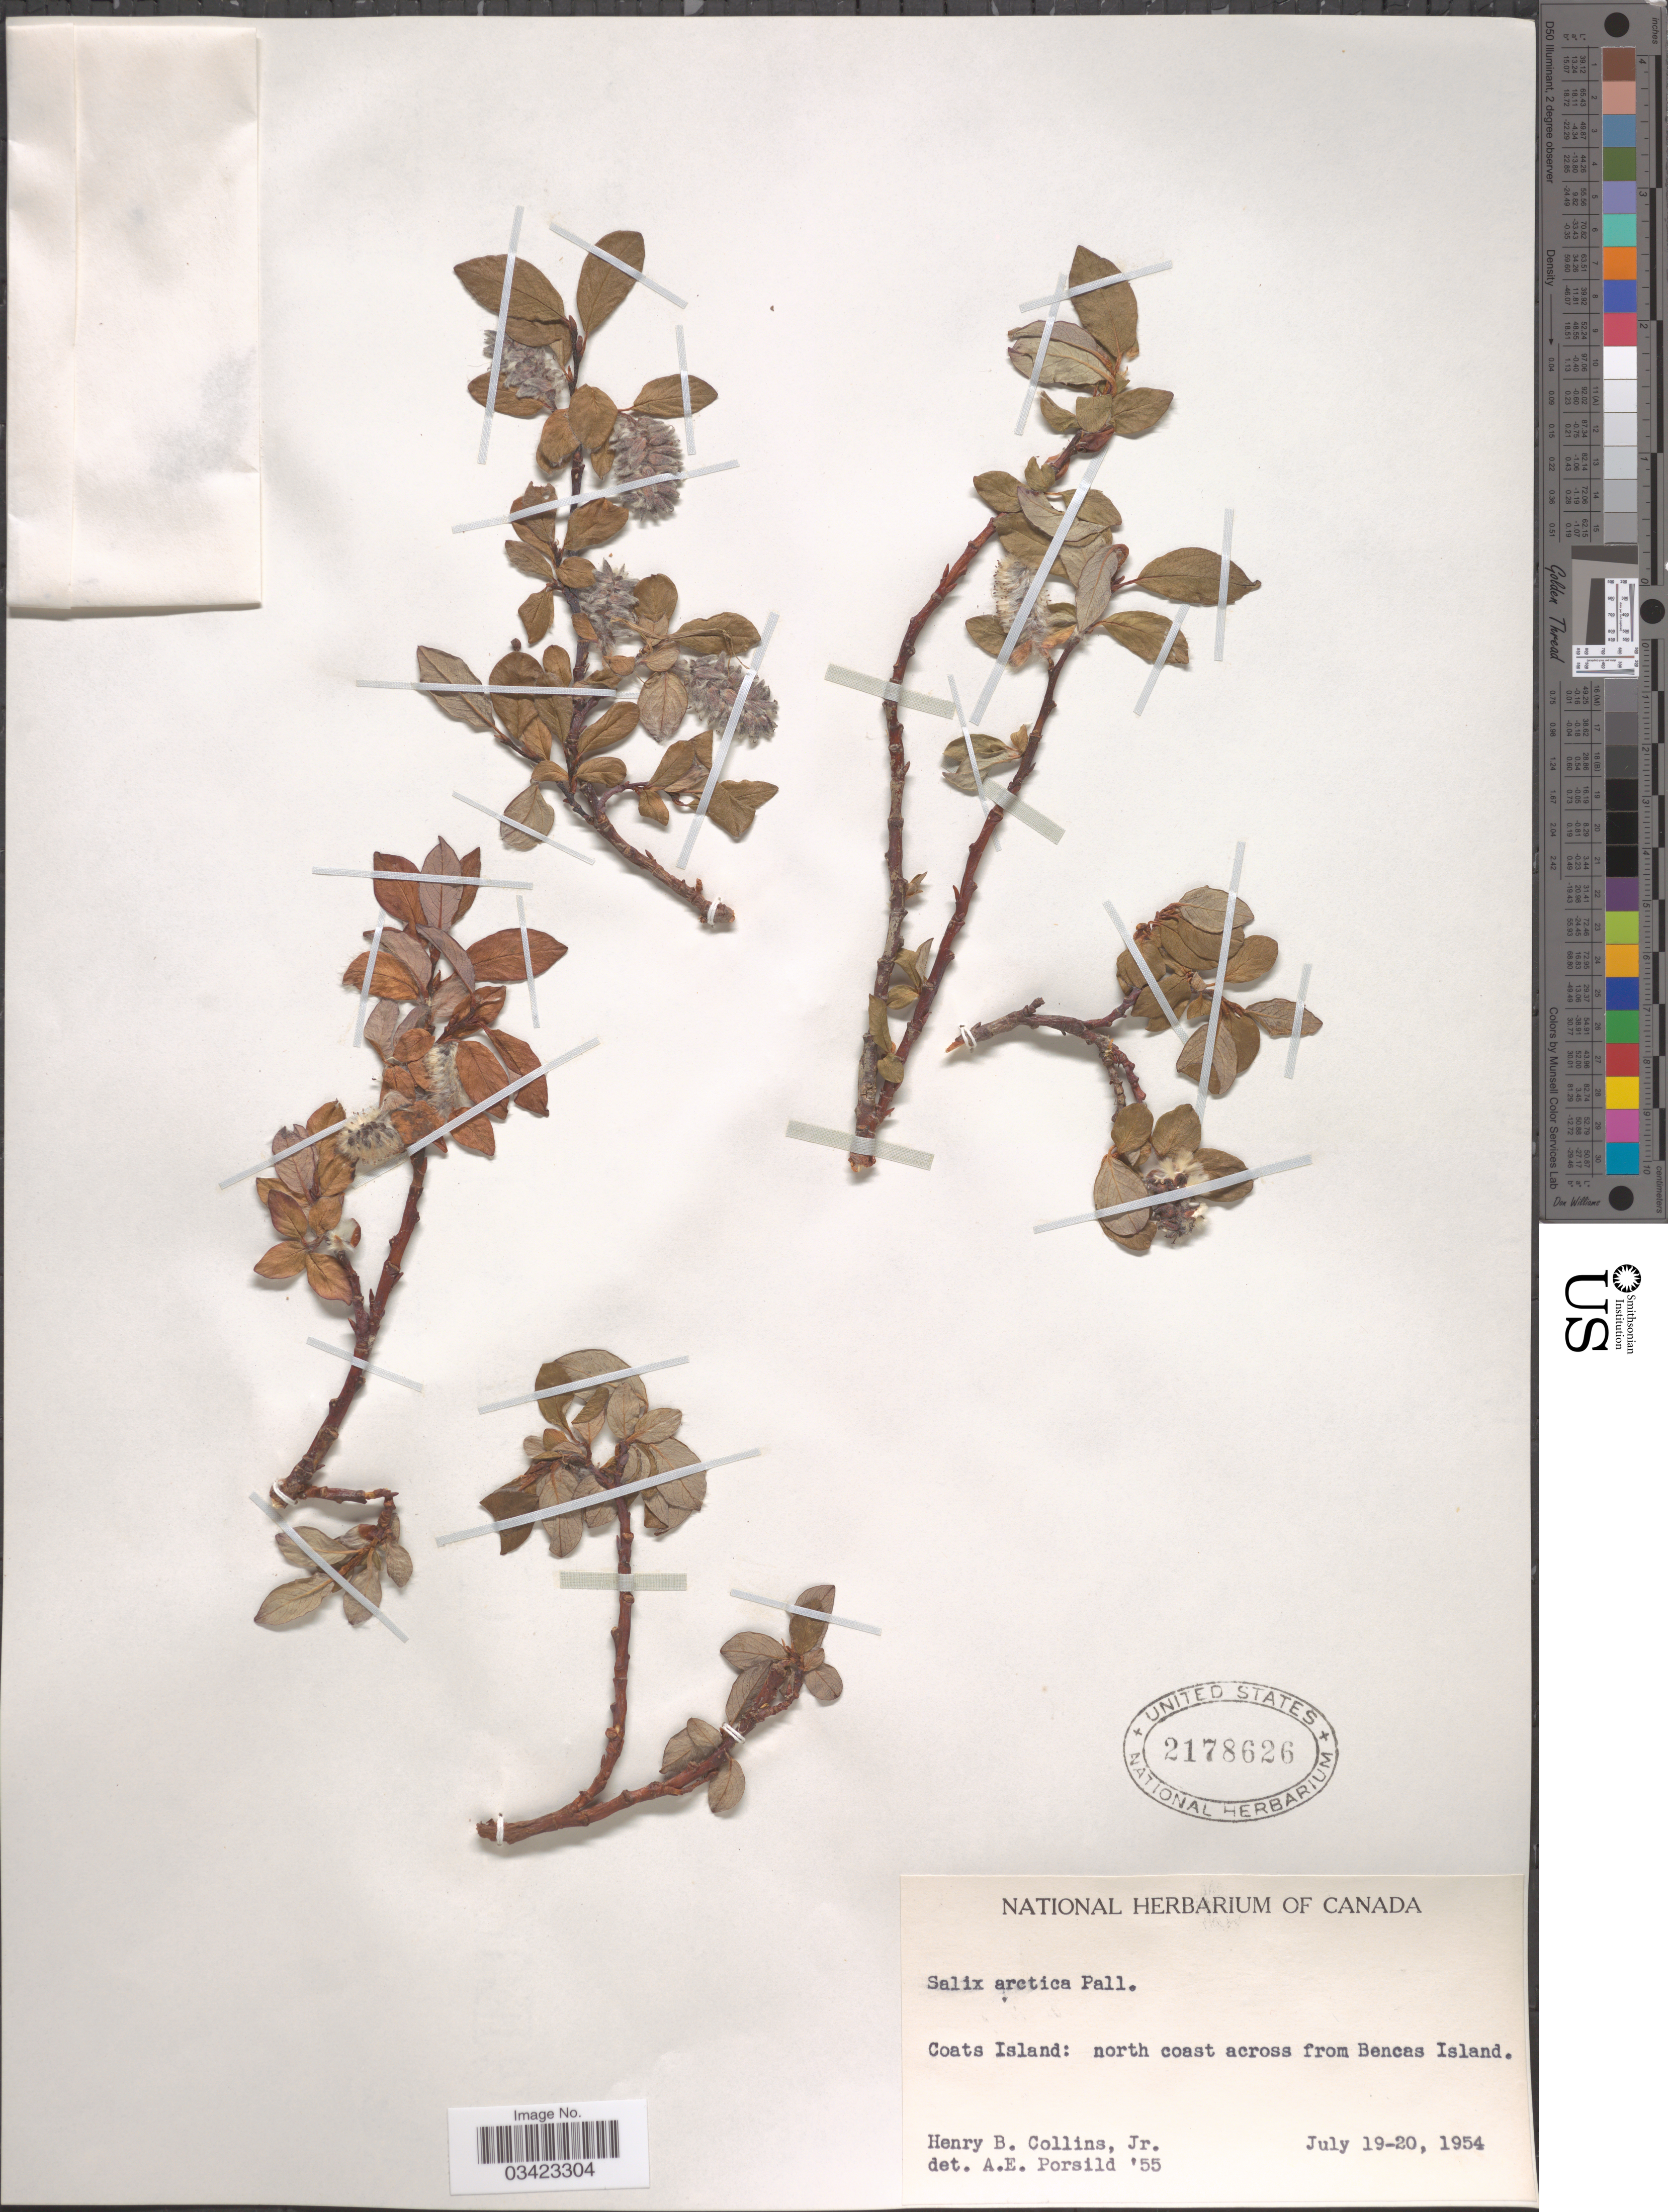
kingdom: Plantae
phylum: Tracheophyta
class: Magnoliopsida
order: Malpighiales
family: Salicaceae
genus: Salix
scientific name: Salix arctica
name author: Pall.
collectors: H. Collins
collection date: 1954-07-19/1954-07-20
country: Canada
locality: Coats Island: north coast across from Bencas Island.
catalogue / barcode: US 2178626